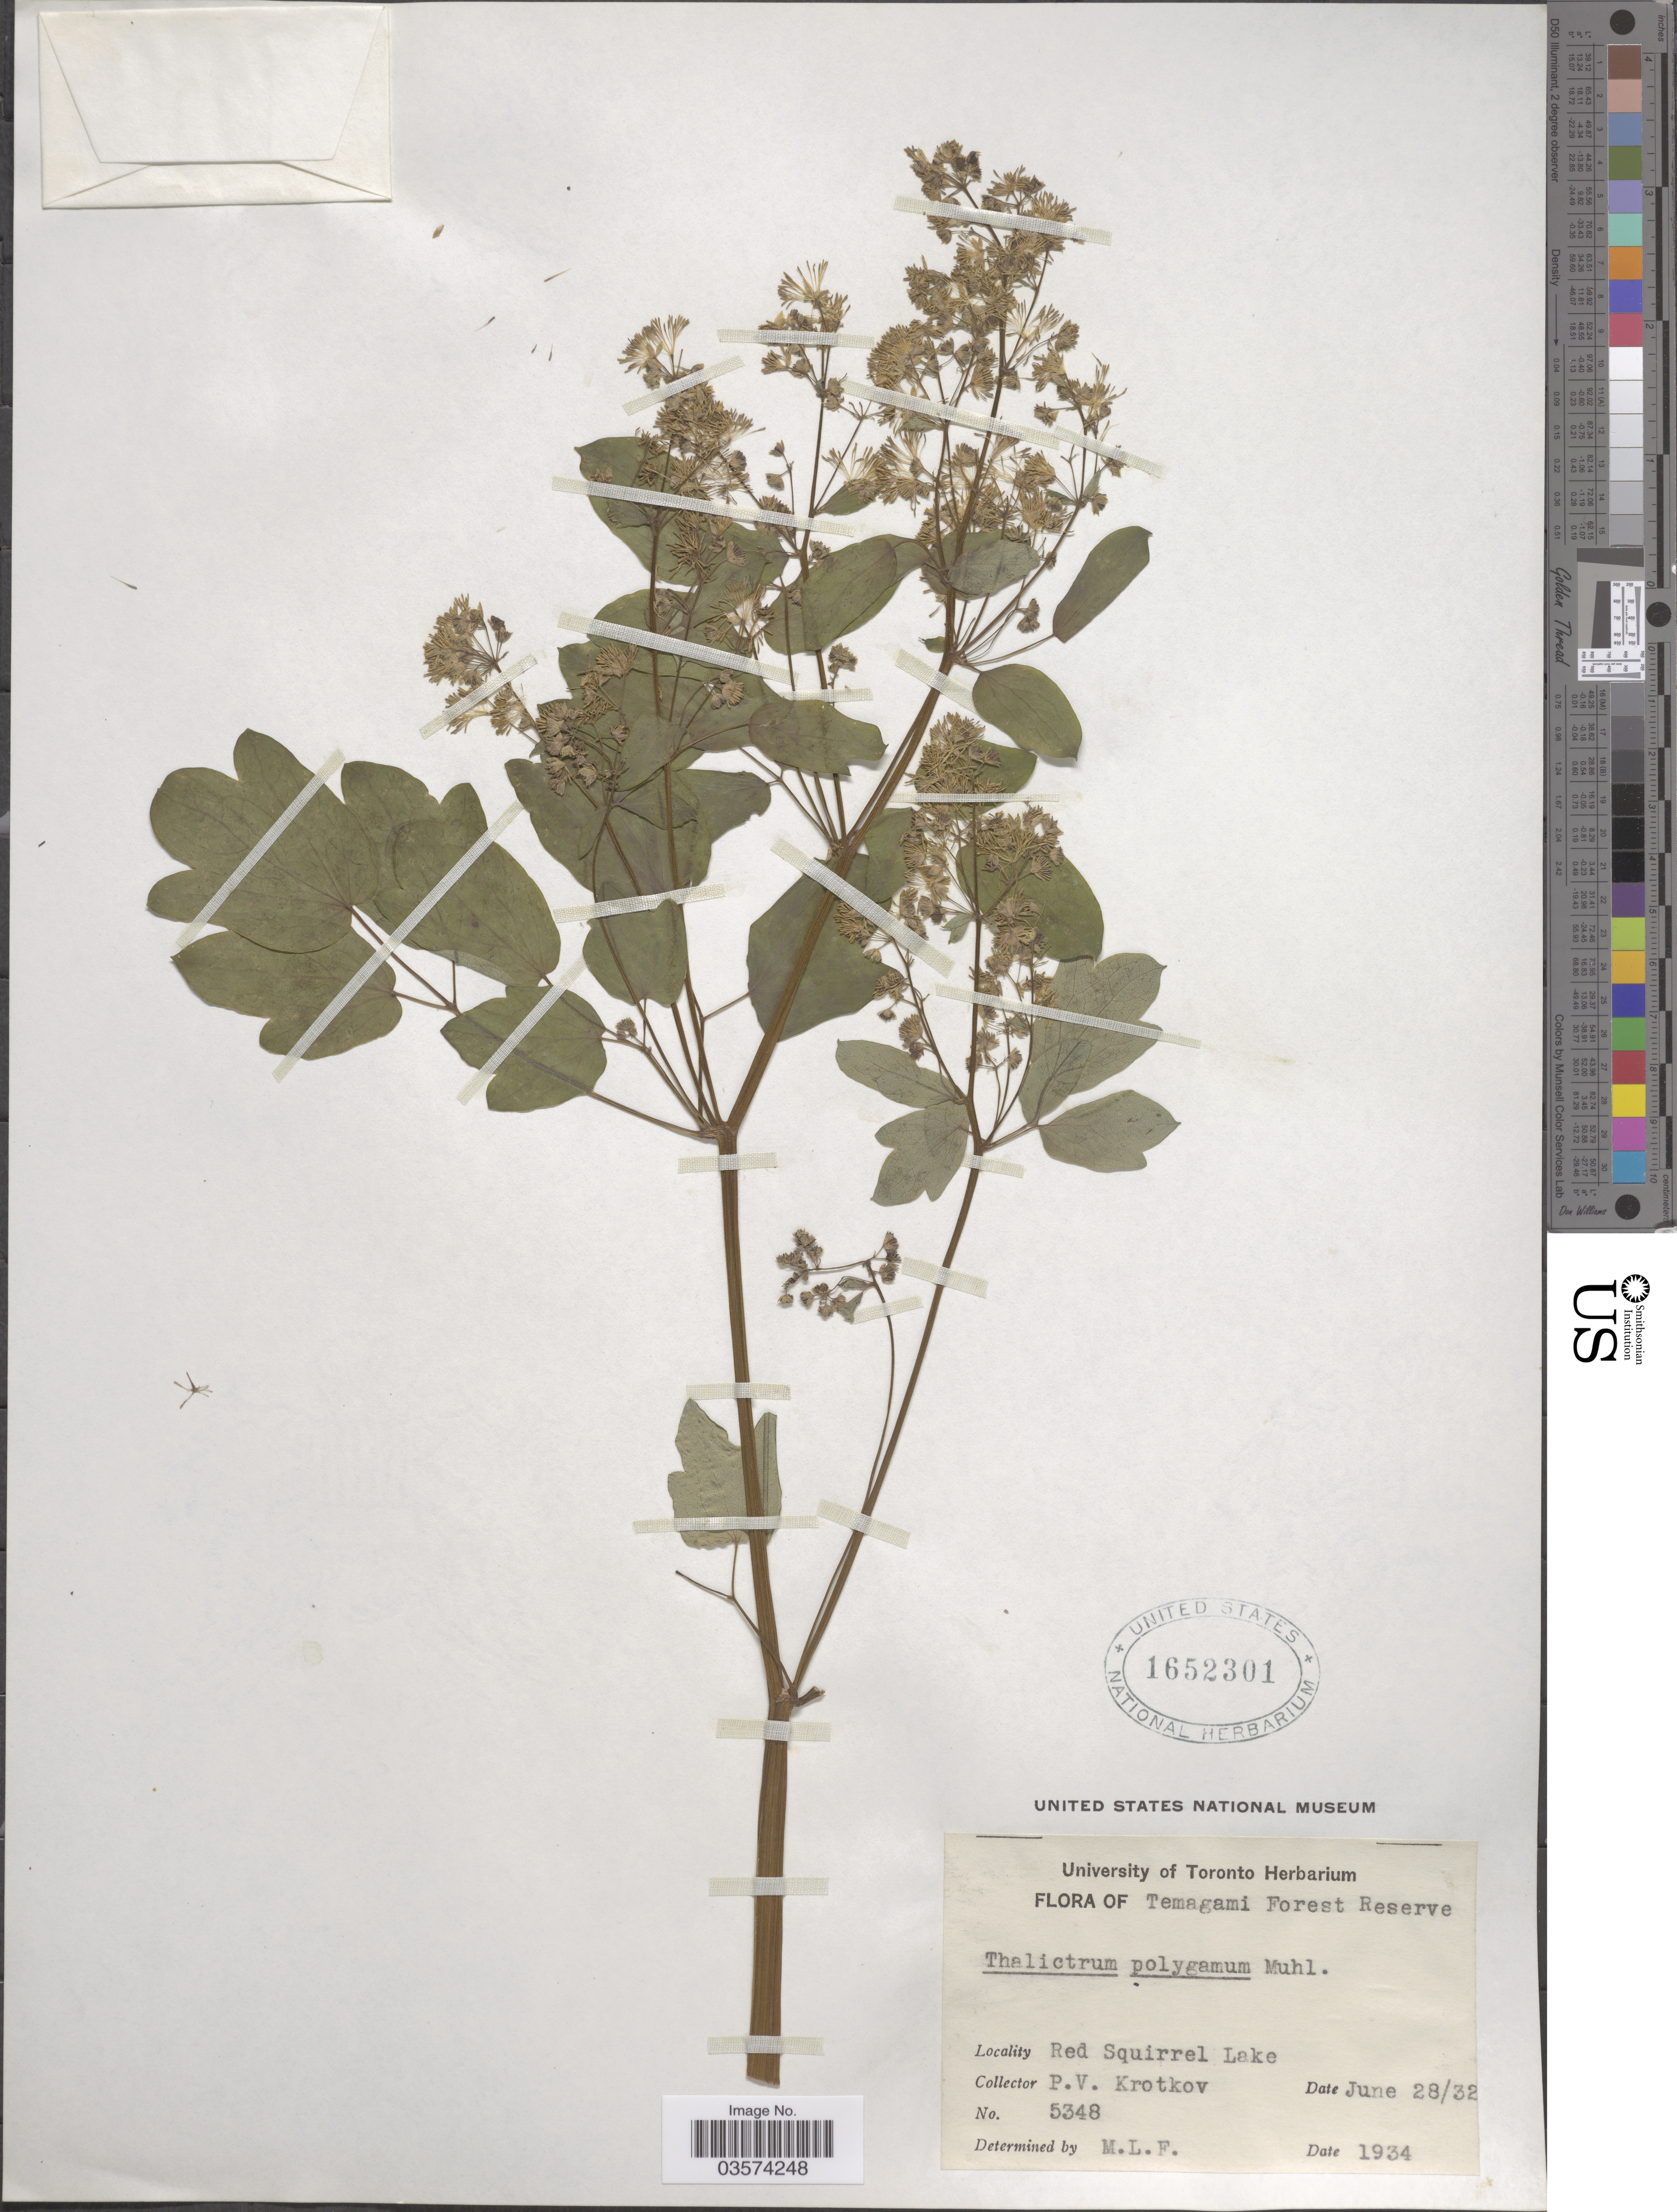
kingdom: Plantae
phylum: Tracheophyta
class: Magnoliopsida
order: Ranunculales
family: Ranunculaceae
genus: Thalictrum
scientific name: Thalictrum pubescens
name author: Pursh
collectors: P. V. Krotkov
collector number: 5348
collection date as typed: Transcribed d/m/y: 28/6/32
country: Canada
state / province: Ontario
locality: Temagami Forest Reserve. Red Squirrel Lake.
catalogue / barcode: US 1652301